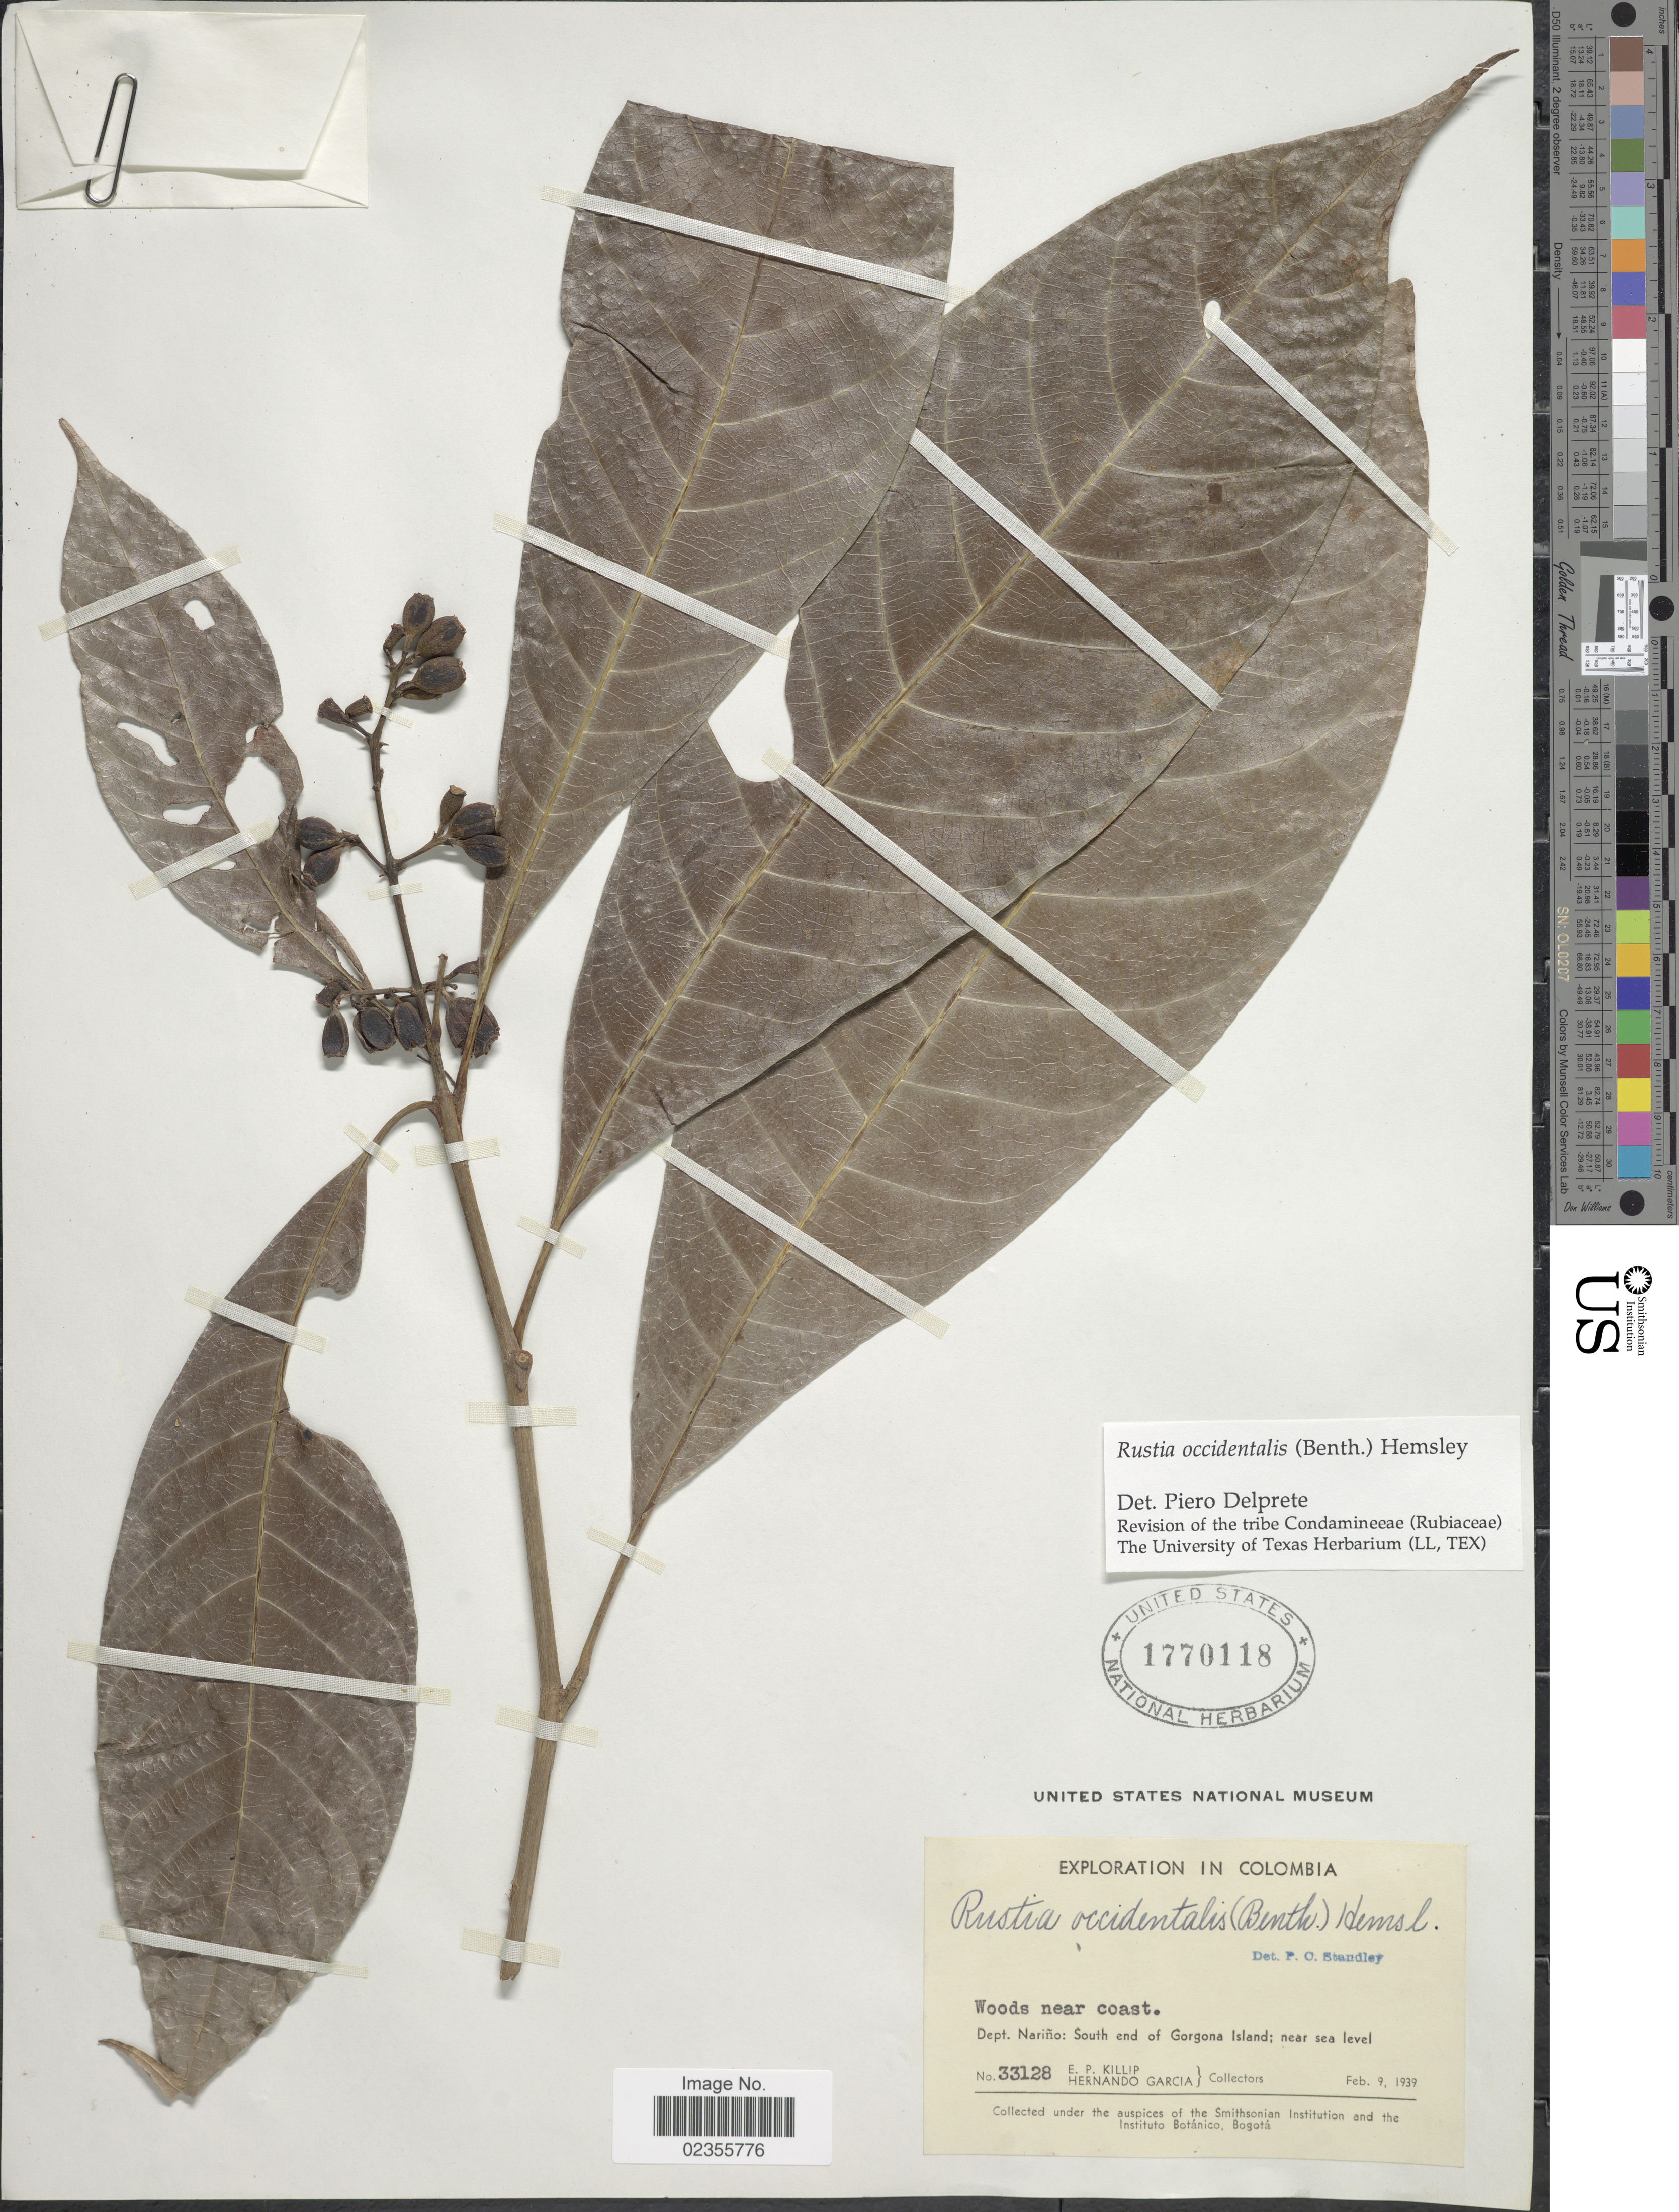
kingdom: Plantae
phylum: Tracheophyta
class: Magnoliopsida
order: Gentianales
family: Rubiaceae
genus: Rustia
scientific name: Rustia occidentalis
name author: (Benth.) Hemsl.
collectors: E. P. Killip & H. Garcia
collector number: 33128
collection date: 1939-02-09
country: Colombia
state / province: Nariño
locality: Woods near coast, south end of Gorgona Island.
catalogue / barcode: US 1770118